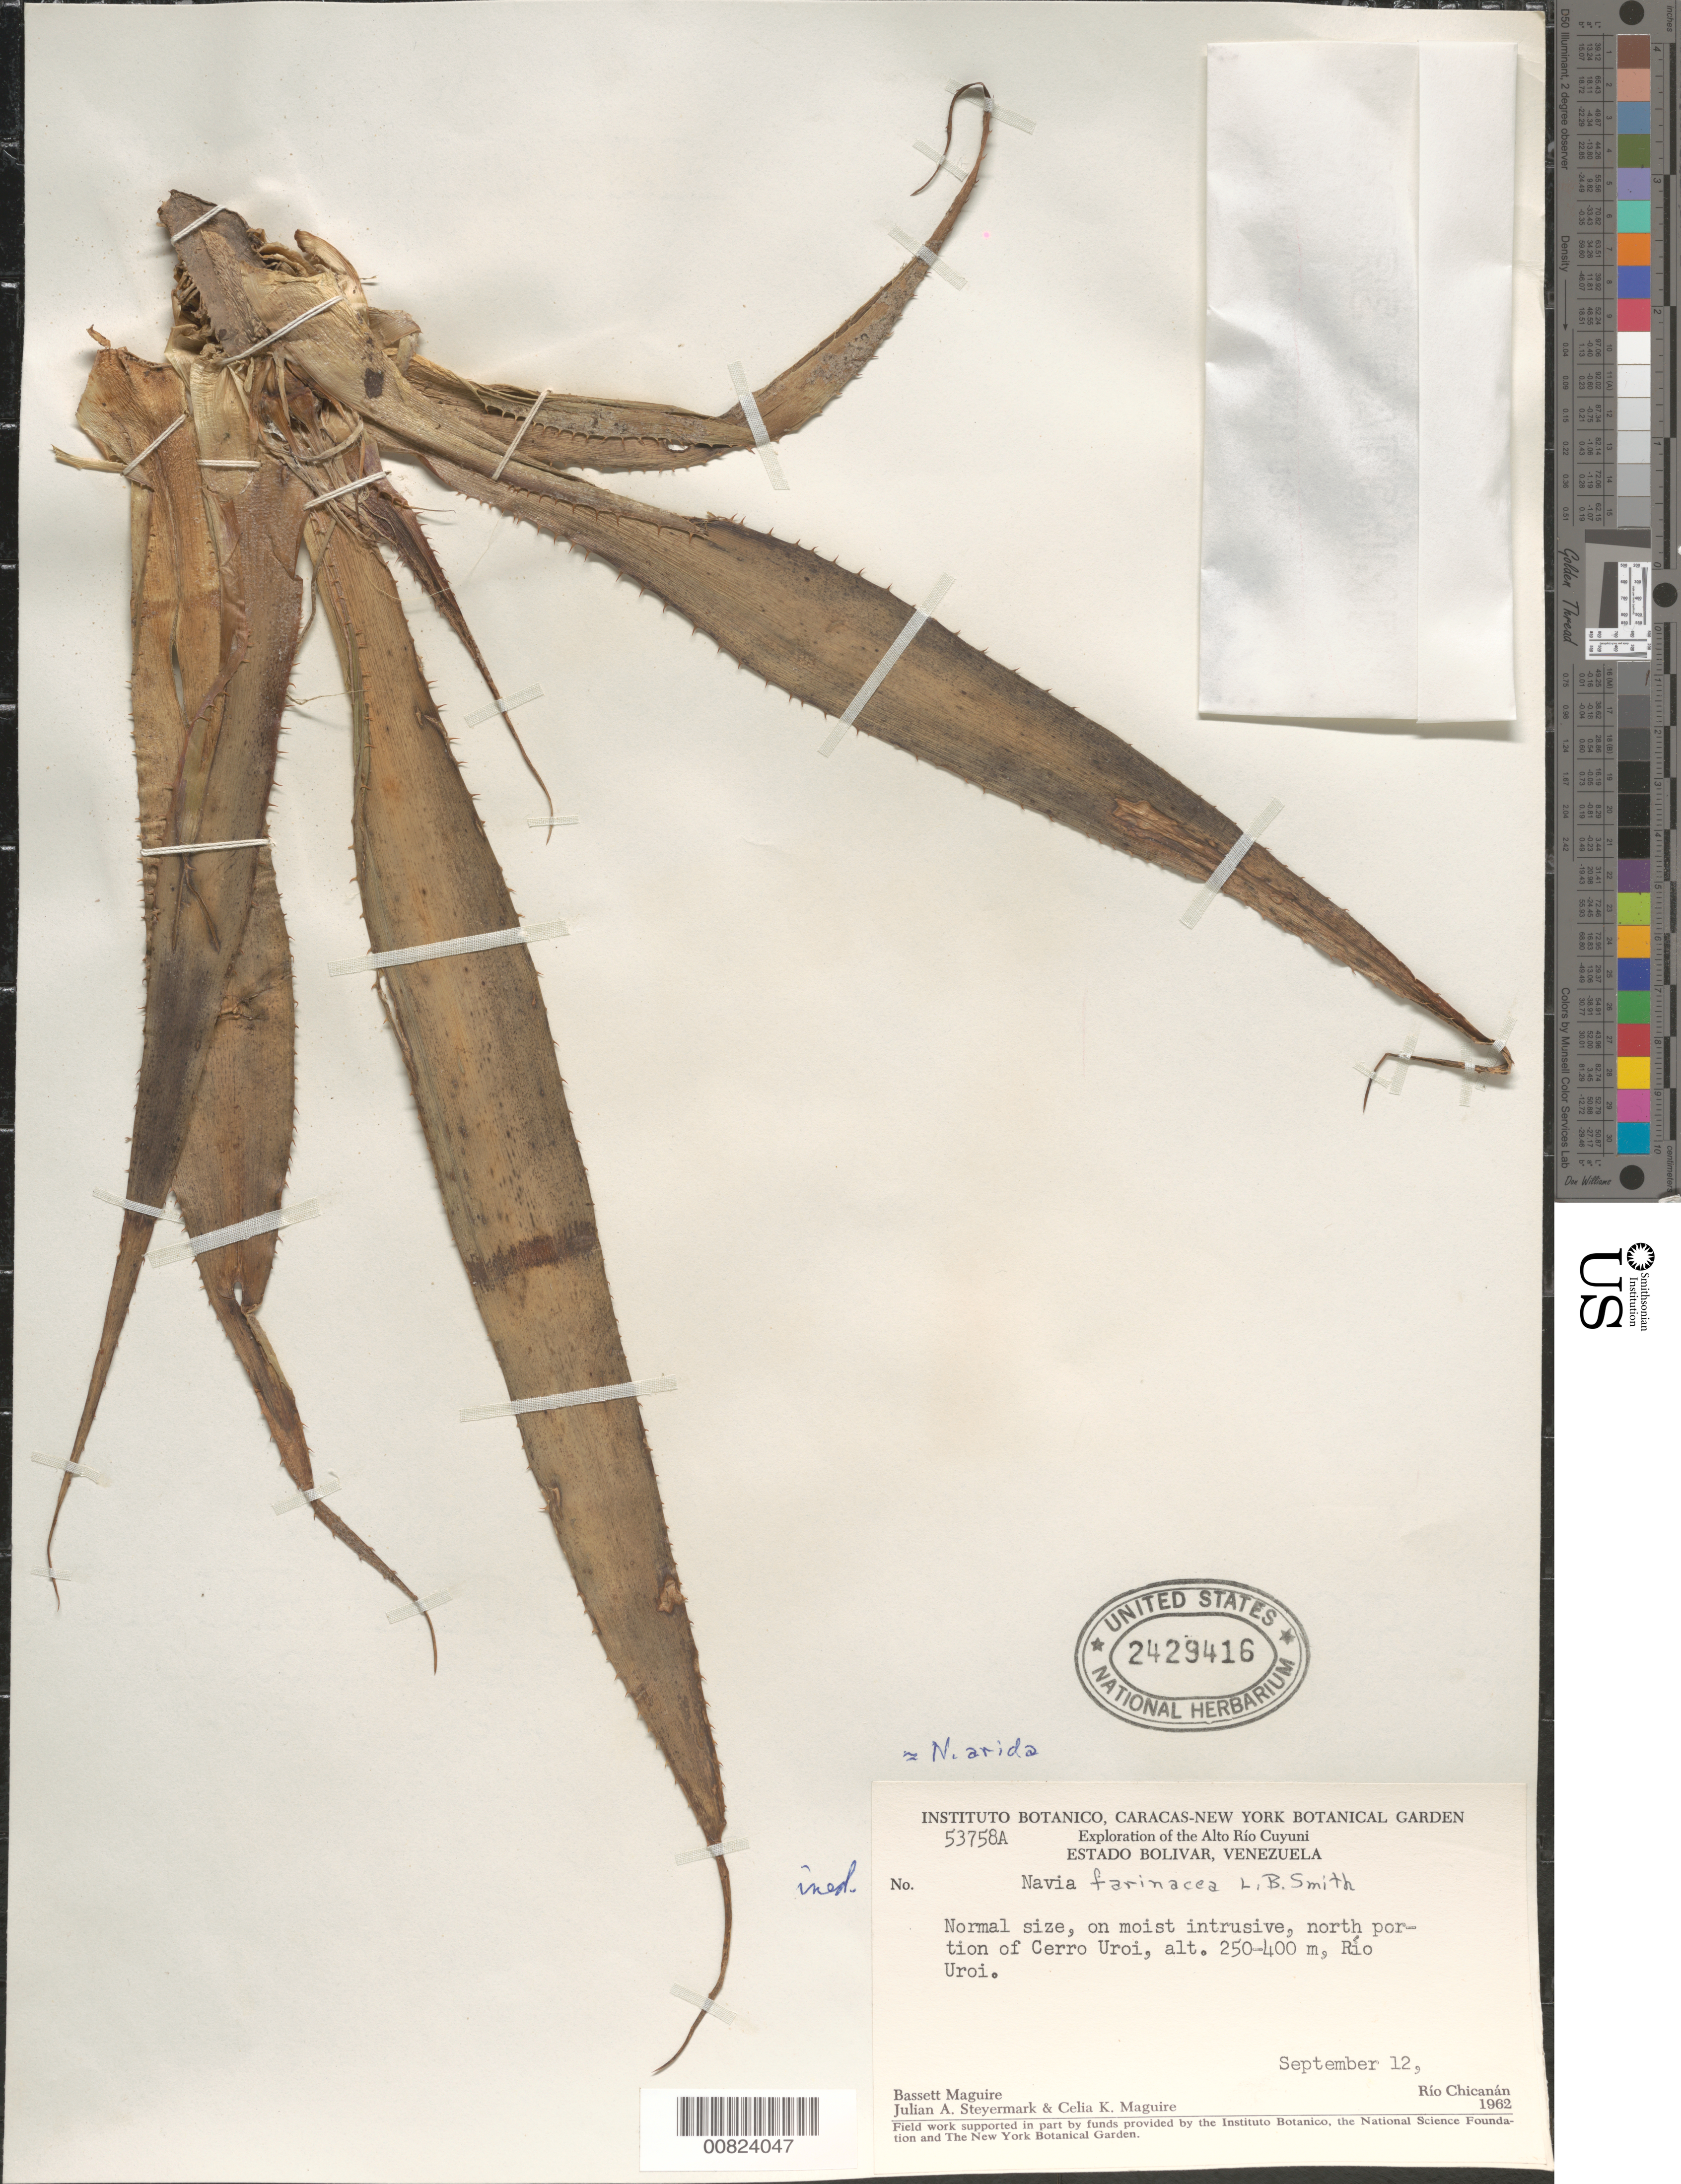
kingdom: Plantae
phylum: Tracheophyta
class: Liliopsida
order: Poales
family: Bromeliaceae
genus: Navia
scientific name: Navia arida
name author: L.B. Sm. & Steyerm.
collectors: B. Maguire, J. Steyermark & C. K. Maguire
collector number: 53758 A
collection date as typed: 12-Sep-62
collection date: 1962-09-12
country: Venezuela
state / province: Bolívar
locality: Alto Río Cuyuni, Cerro Uroi, summit of north portion, Río Uroi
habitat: On moist instrusive, N portion of cerro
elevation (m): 250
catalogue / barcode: US 2429416